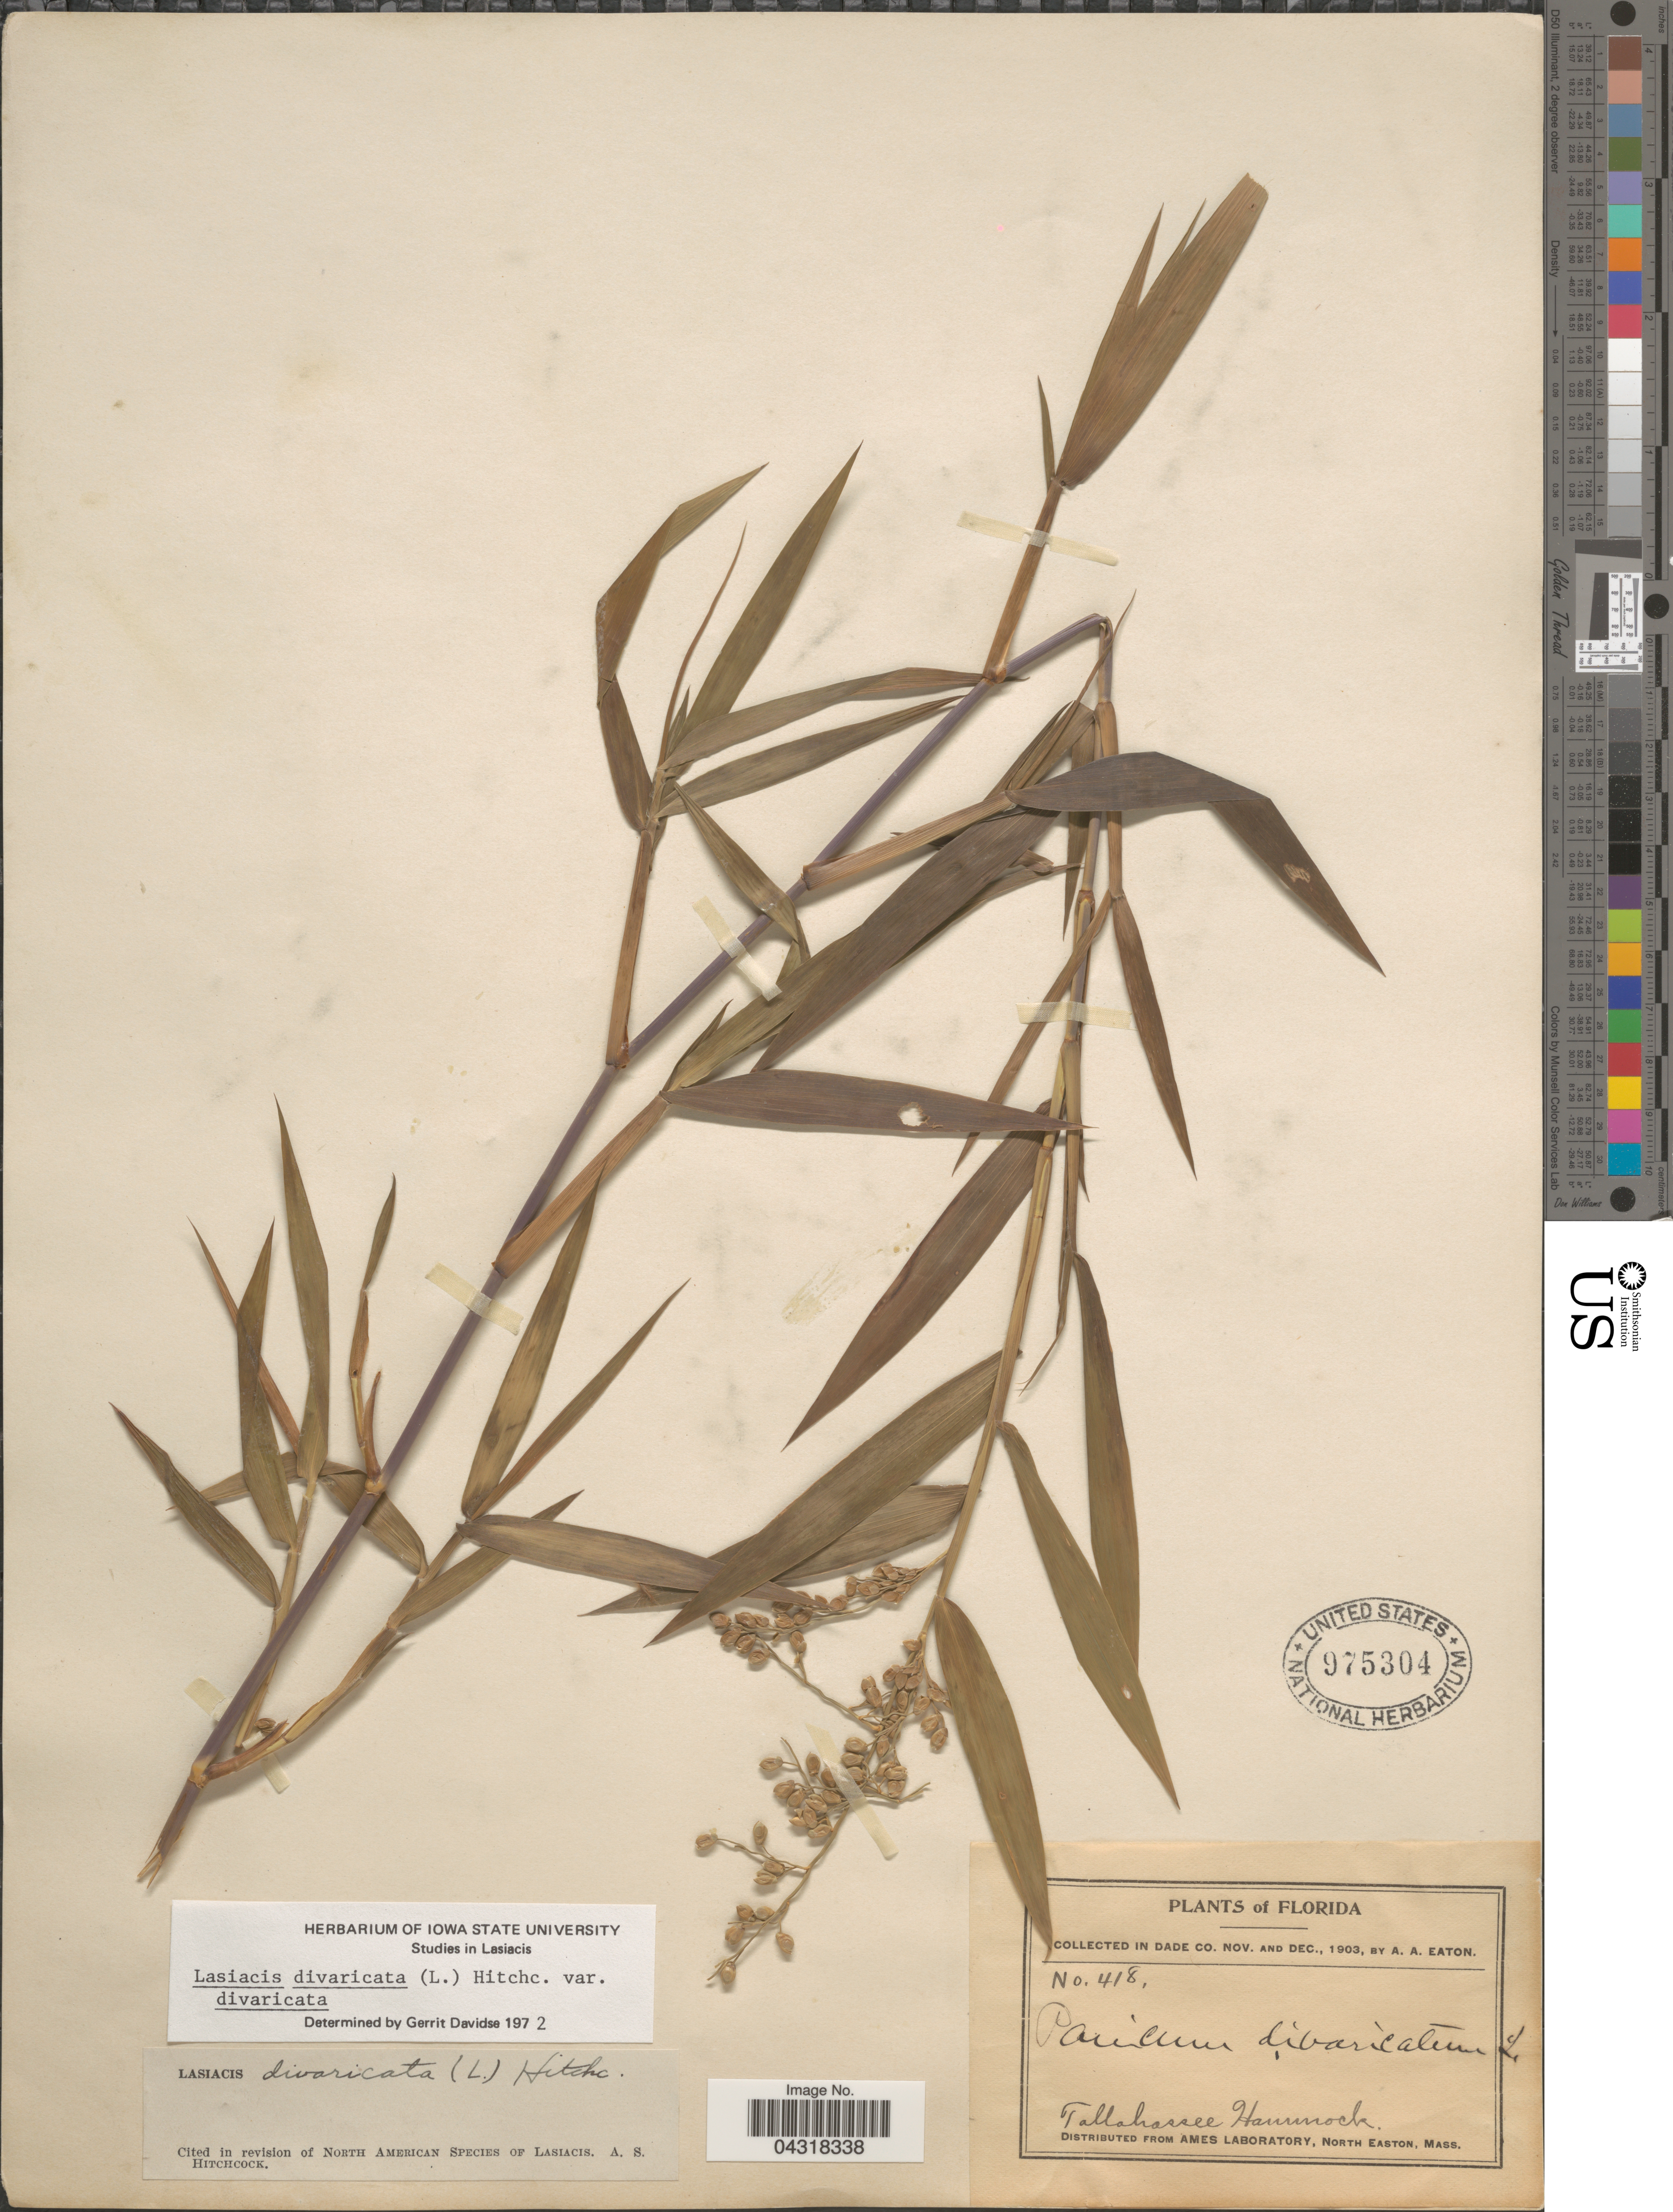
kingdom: Plantae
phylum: Tracheophyta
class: Liliopsida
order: Poales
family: Poaceae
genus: Lasiacis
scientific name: Lasiacis divaricata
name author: (L.) Hitchc.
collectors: A. A. Eaton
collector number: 418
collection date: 1903-11/1903-12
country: United States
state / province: Florida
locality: In Dade Co. Tallahassee Hammock.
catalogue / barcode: US 975304